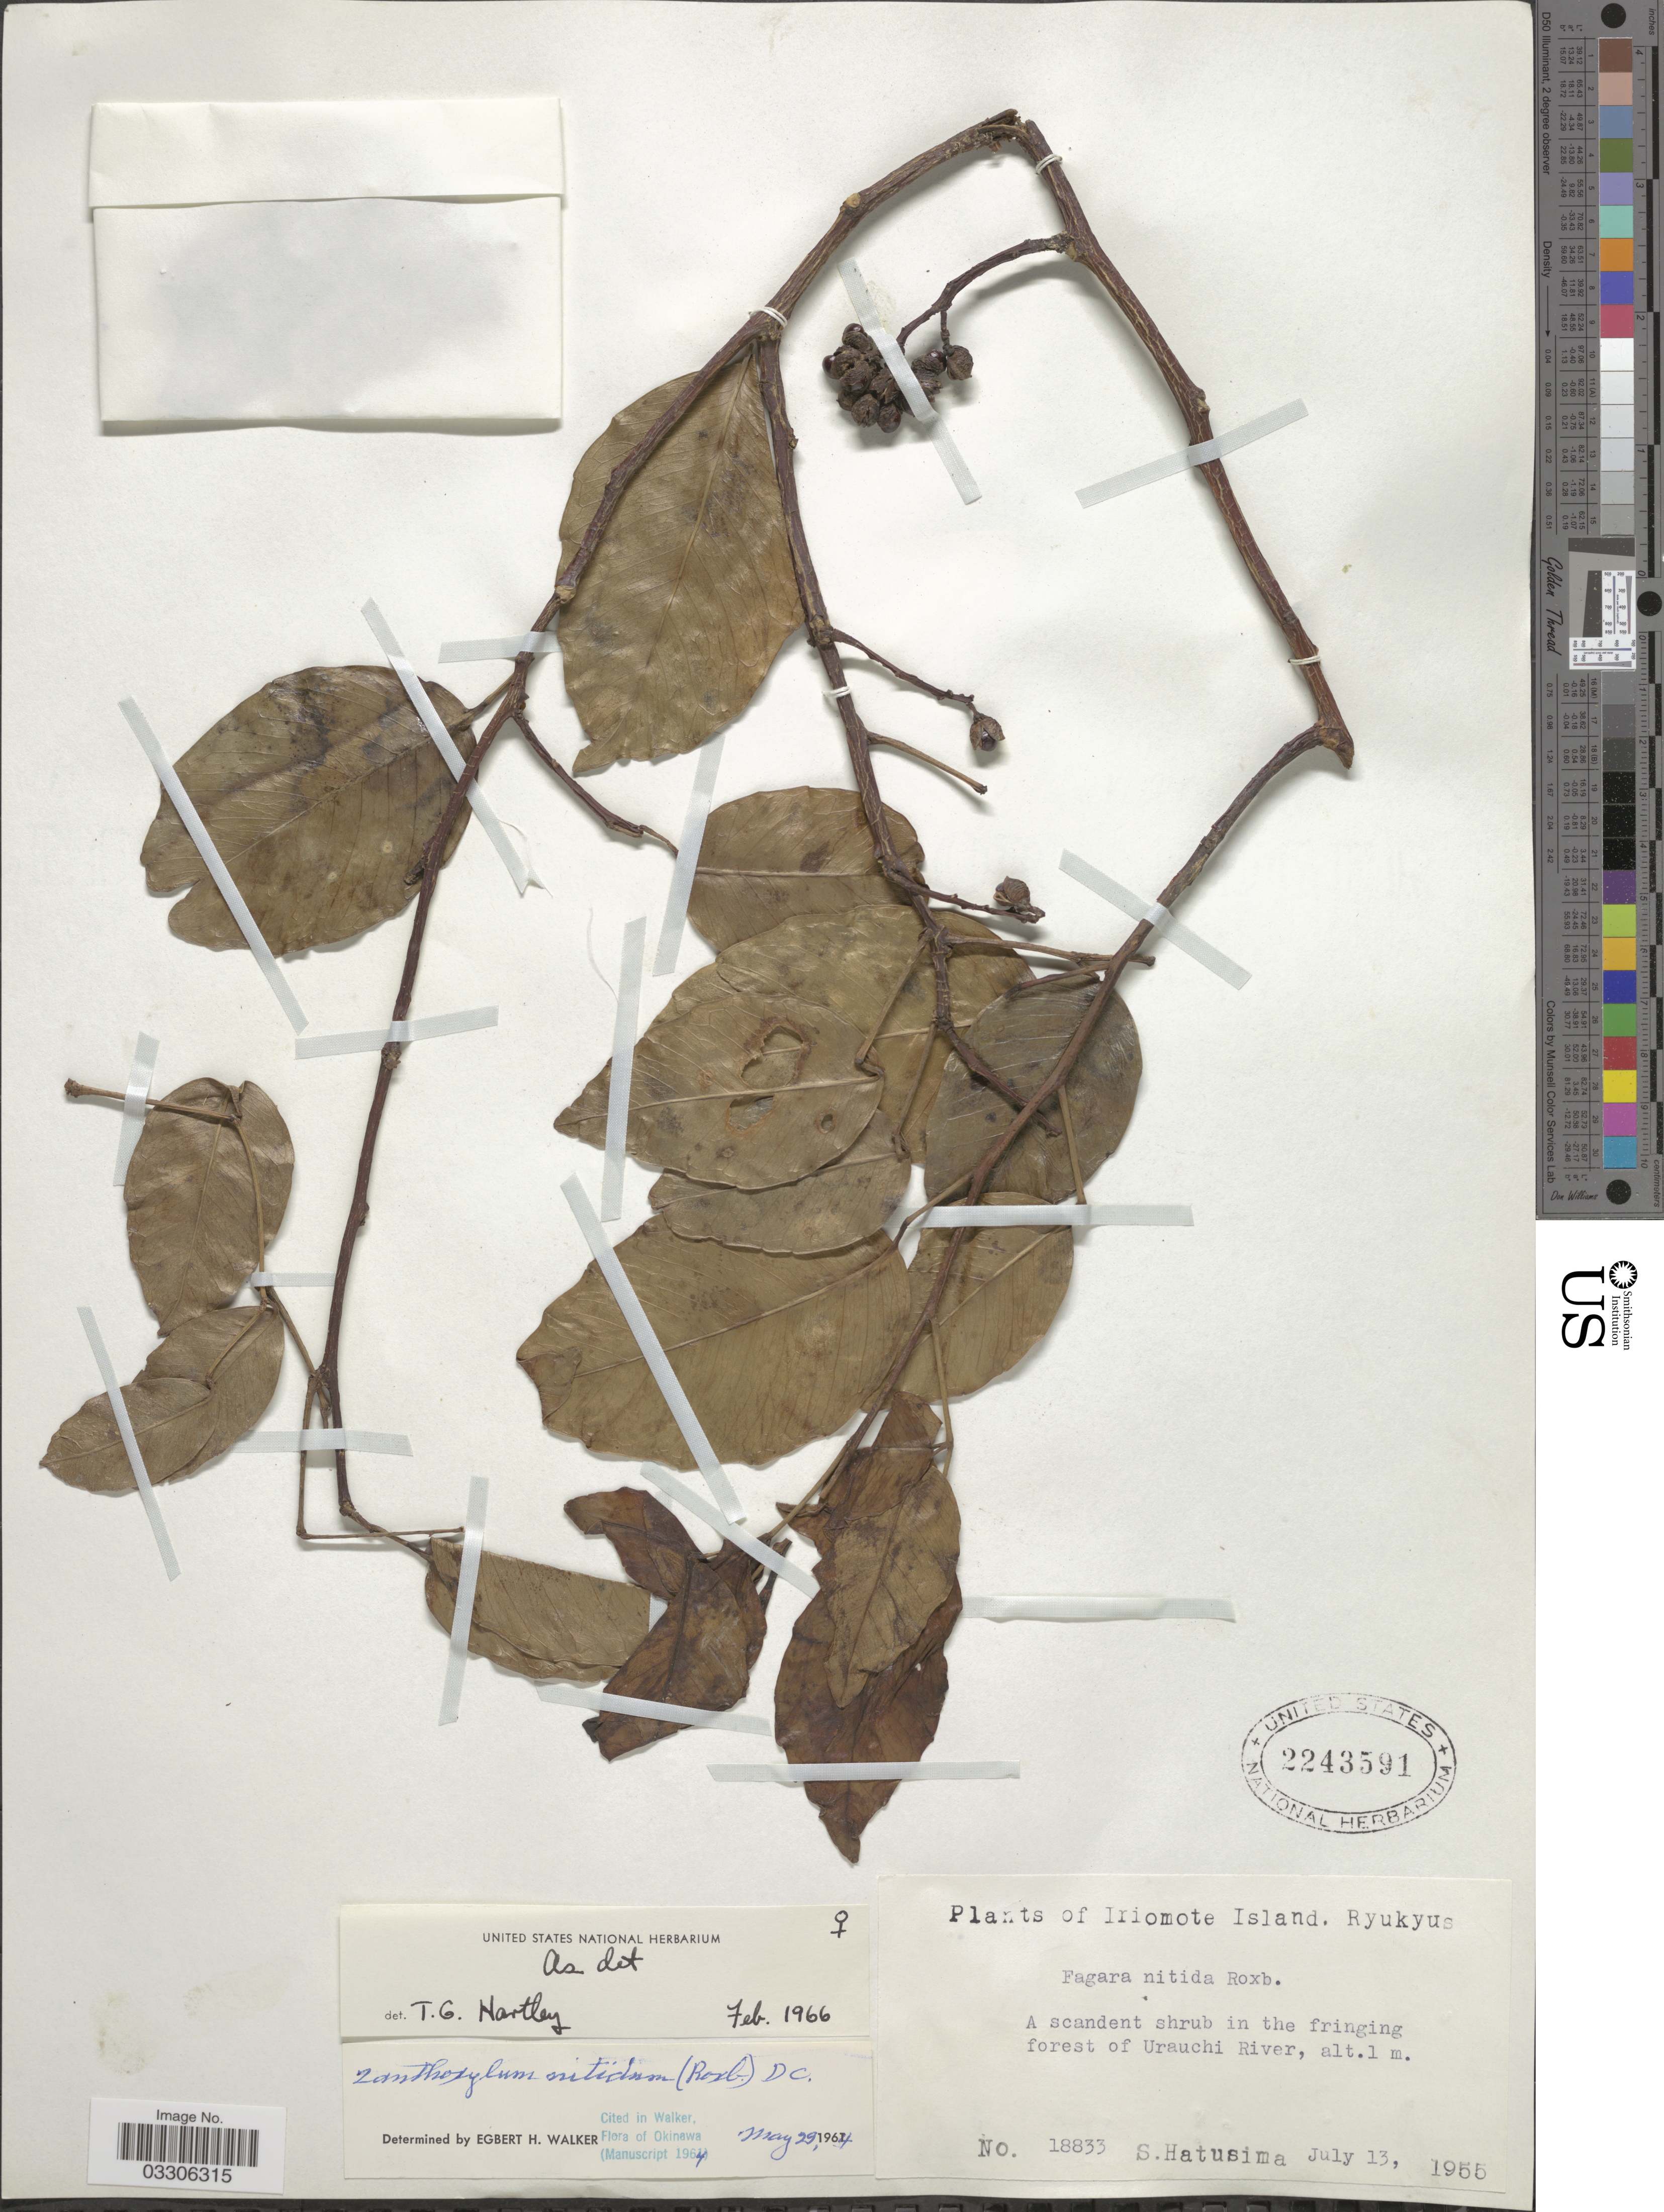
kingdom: Plantae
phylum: Tracheophyta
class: Magnoliopsida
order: Sapindales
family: Rutaceae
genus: Zanthoxylum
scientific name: Zanthoxylum nitidum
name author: Bunge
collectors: S. Hatusima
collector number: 18833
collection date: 1955-07-13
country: Japan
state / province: Okinawa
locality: Iriomote Island. Ryukyus. Urauchi River.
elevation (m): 1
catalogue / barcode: US 2243591